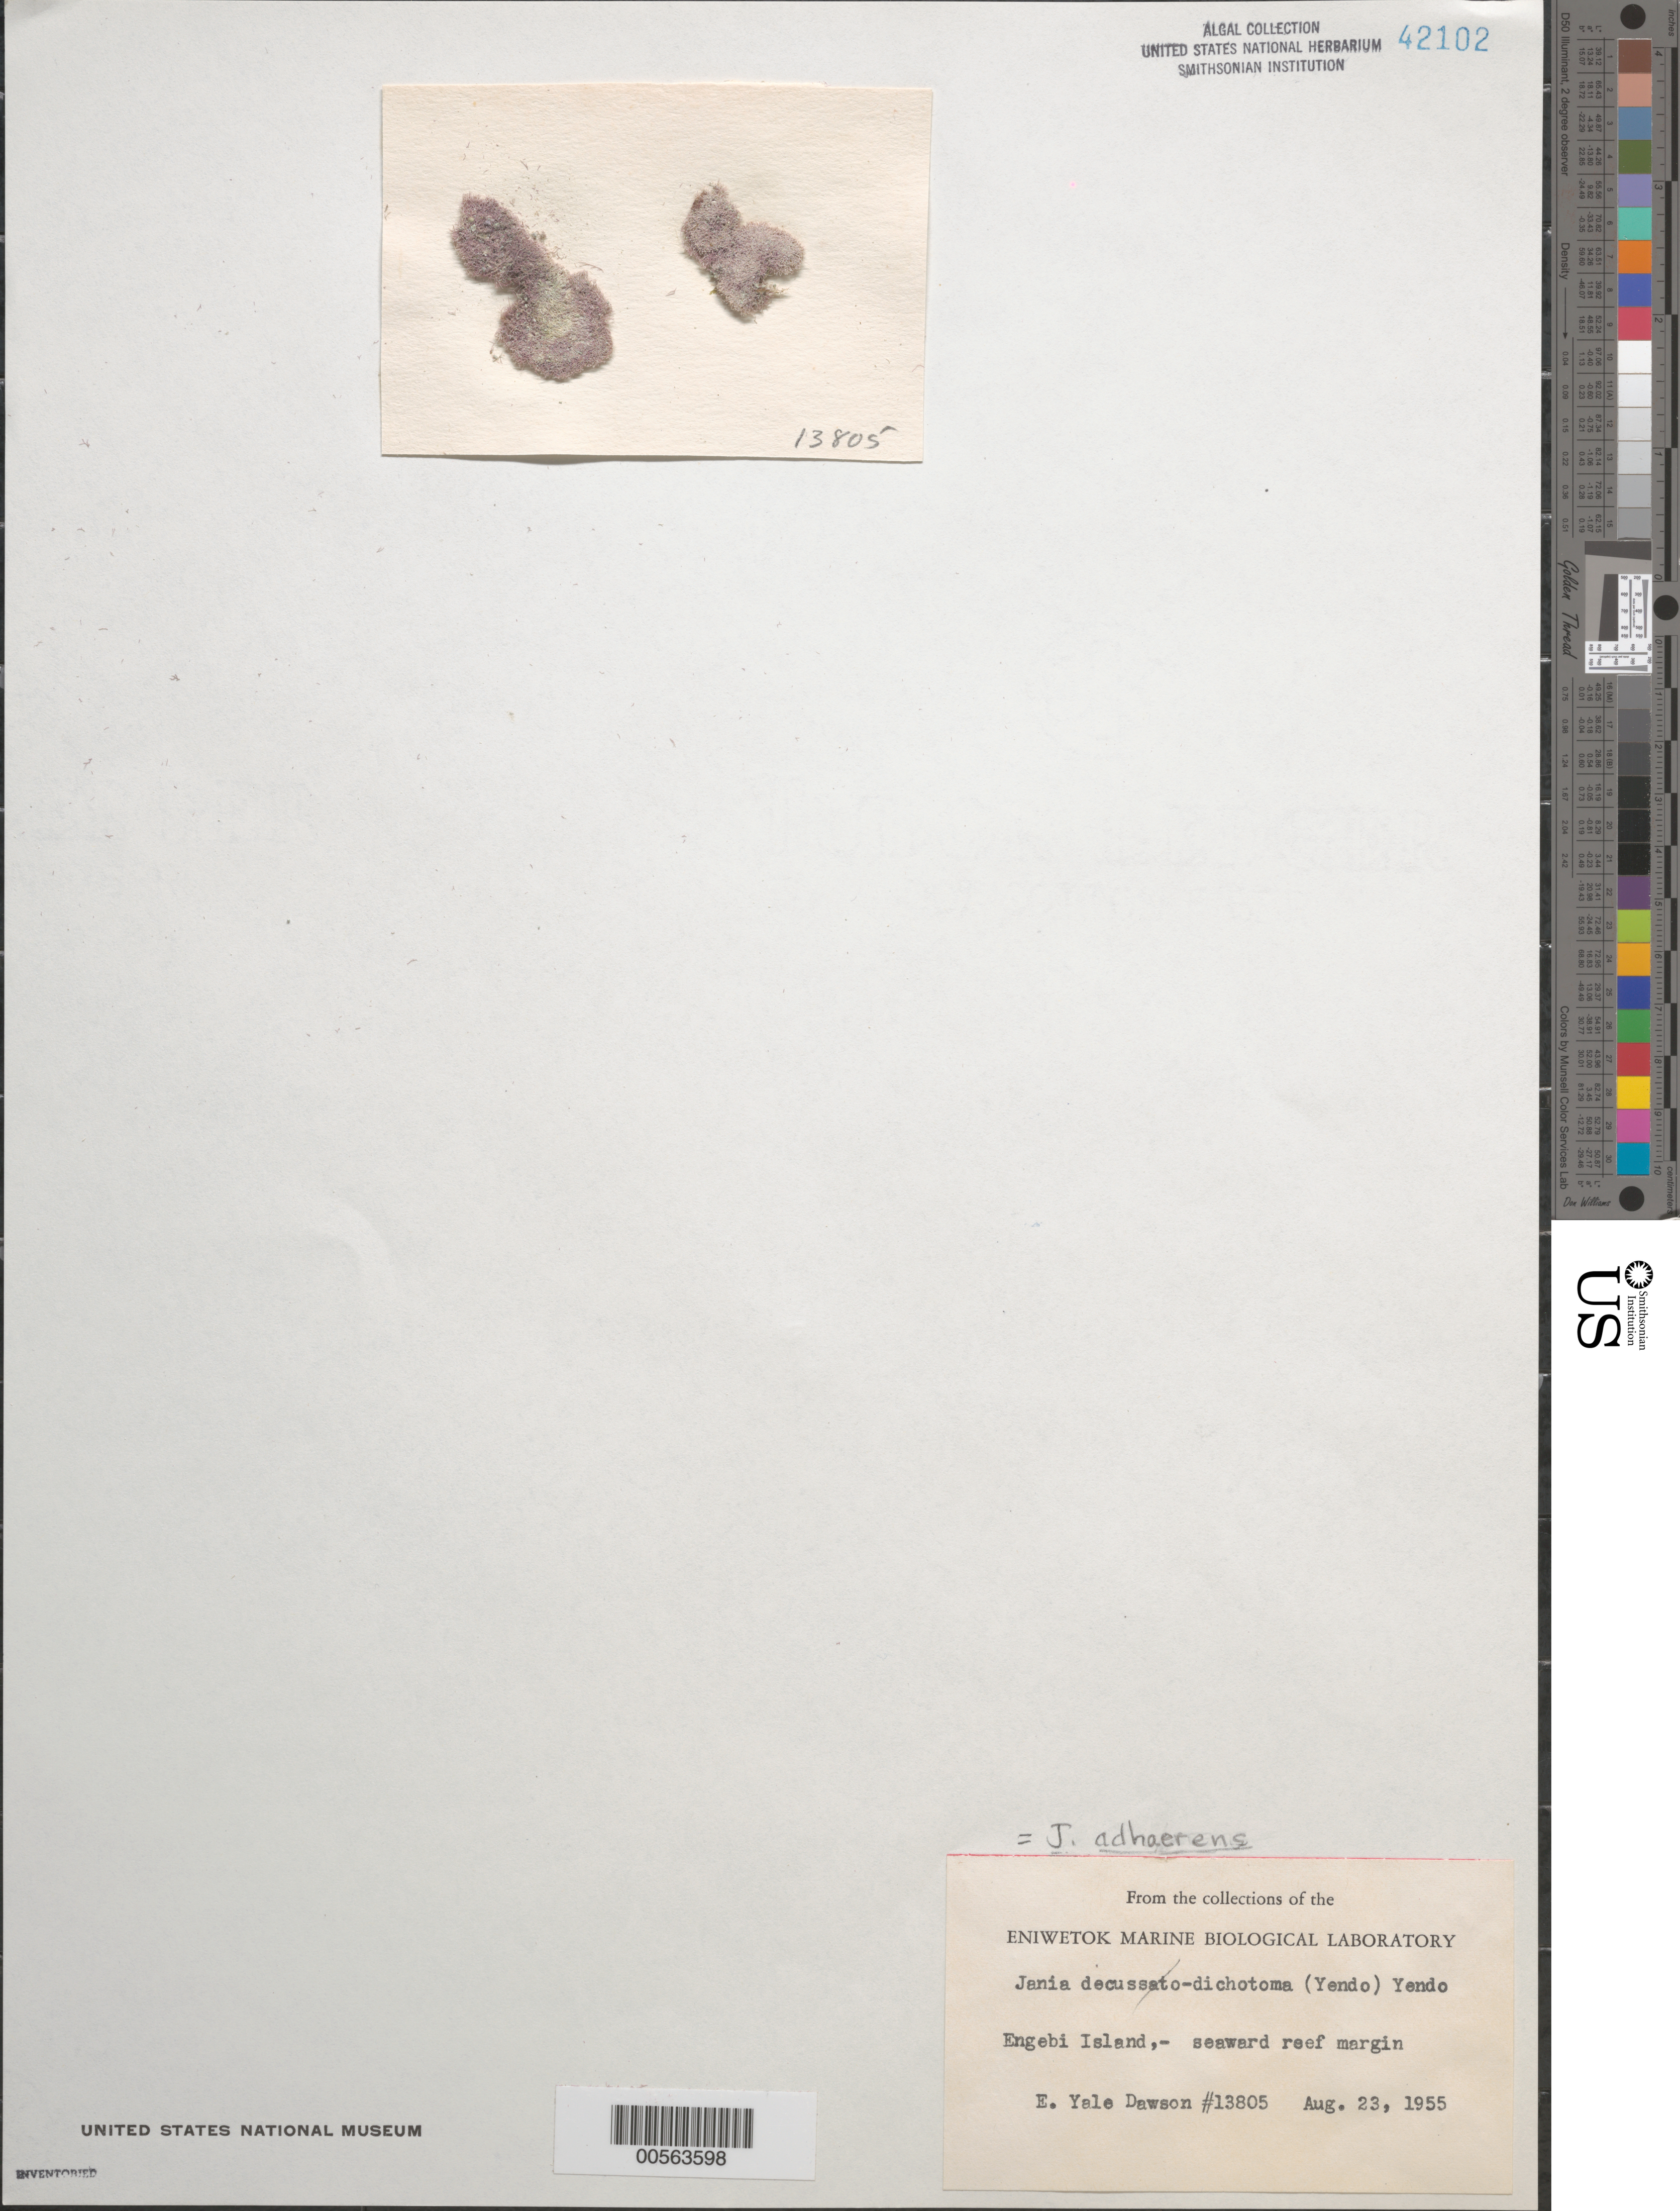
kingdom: Plantae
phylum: Rhodophyta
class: Florideophyceae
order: Corallinales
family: Corallinaceae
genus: Jania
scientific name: Jania pedunculatum var. adhaerens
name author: (J.V.Lamouroux) A.S.Harvey et al.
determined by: Algae name updating Project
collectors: E. Y. Dawson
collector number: EYD 13805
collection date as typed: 23 Aug 1955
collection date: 1955-08-23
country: Marshall Islands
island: Enewetak [Eniwetok] Atoll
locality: Engebi Island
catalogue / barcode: US 42102